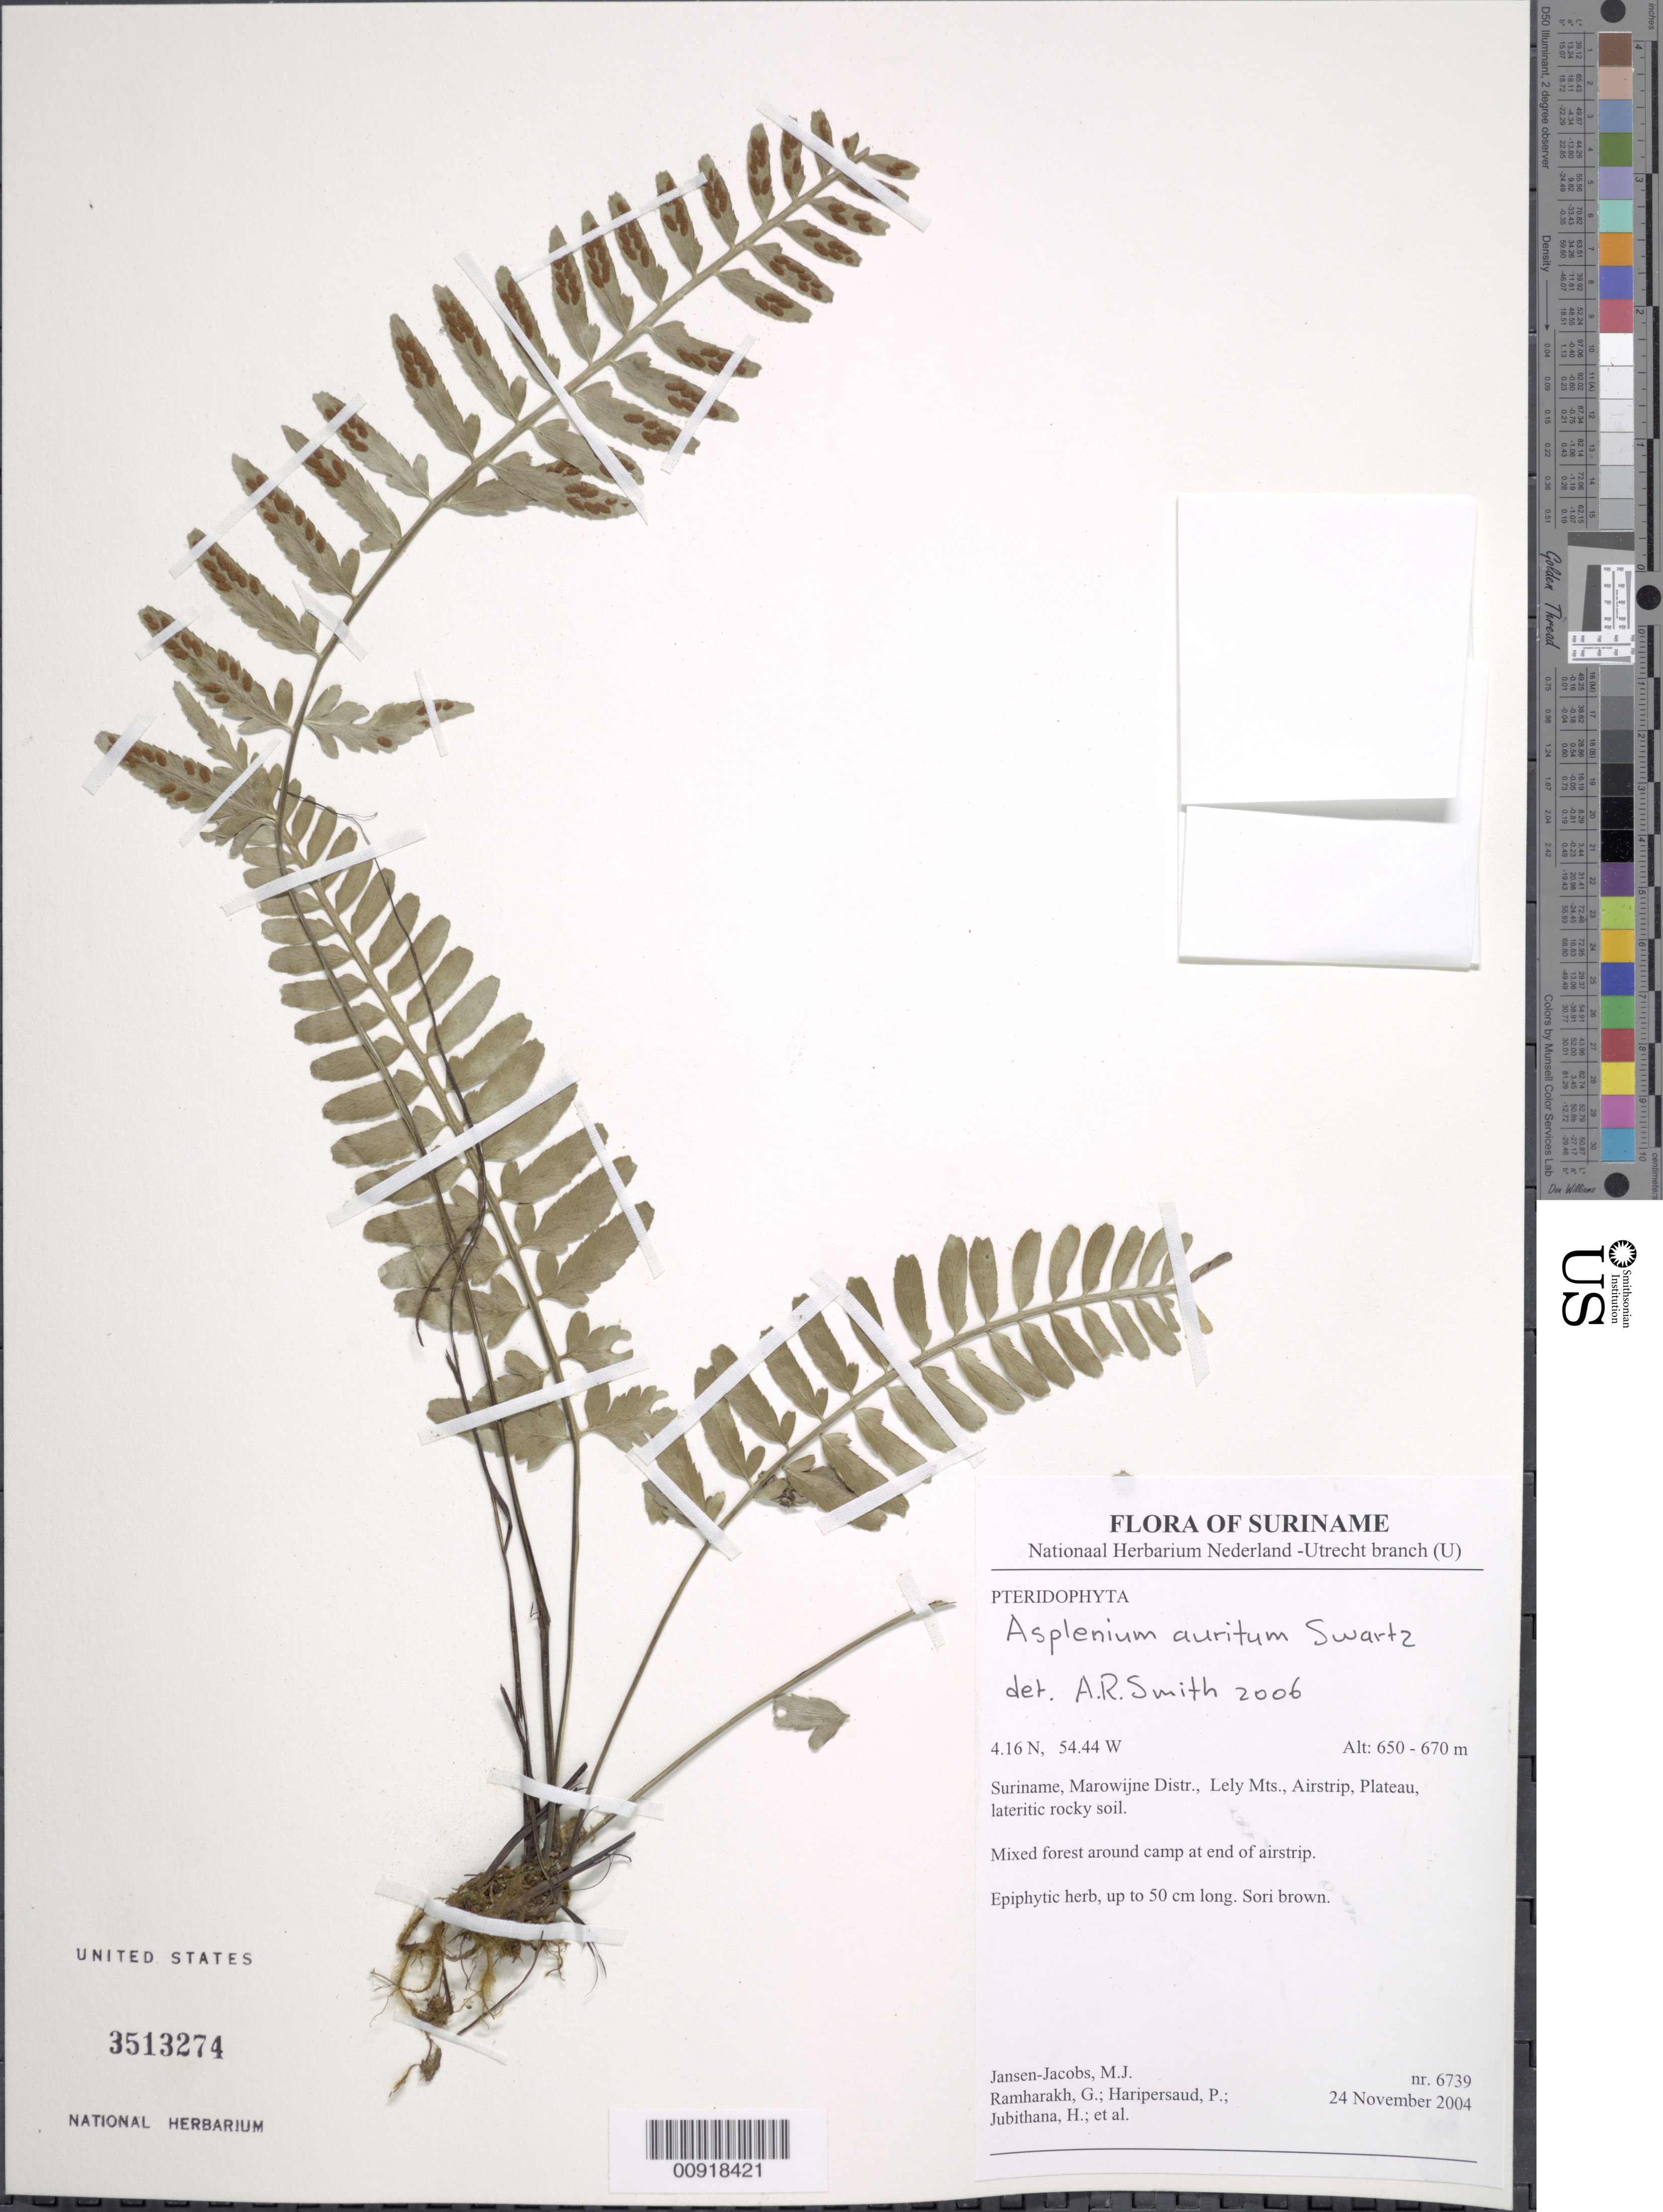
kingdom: Plantae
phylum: Tracheophyta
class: Polypodiopsida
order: Polypodiales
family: Aspleniaceae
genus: Asplenium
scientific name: Asplenium auritum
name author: Sw.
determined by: Smith, Alan R., (UC)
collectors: M. J. Jansen-Jacobs et al.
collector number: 6739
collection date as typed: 24-Nov-04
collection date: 2004-11-24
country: Suriname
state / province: Marowijne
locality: Lely Mts, around camp at end of airstrip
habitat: Mixed forest; lateritic rocky soil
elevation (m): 650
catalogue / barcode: US 3513274